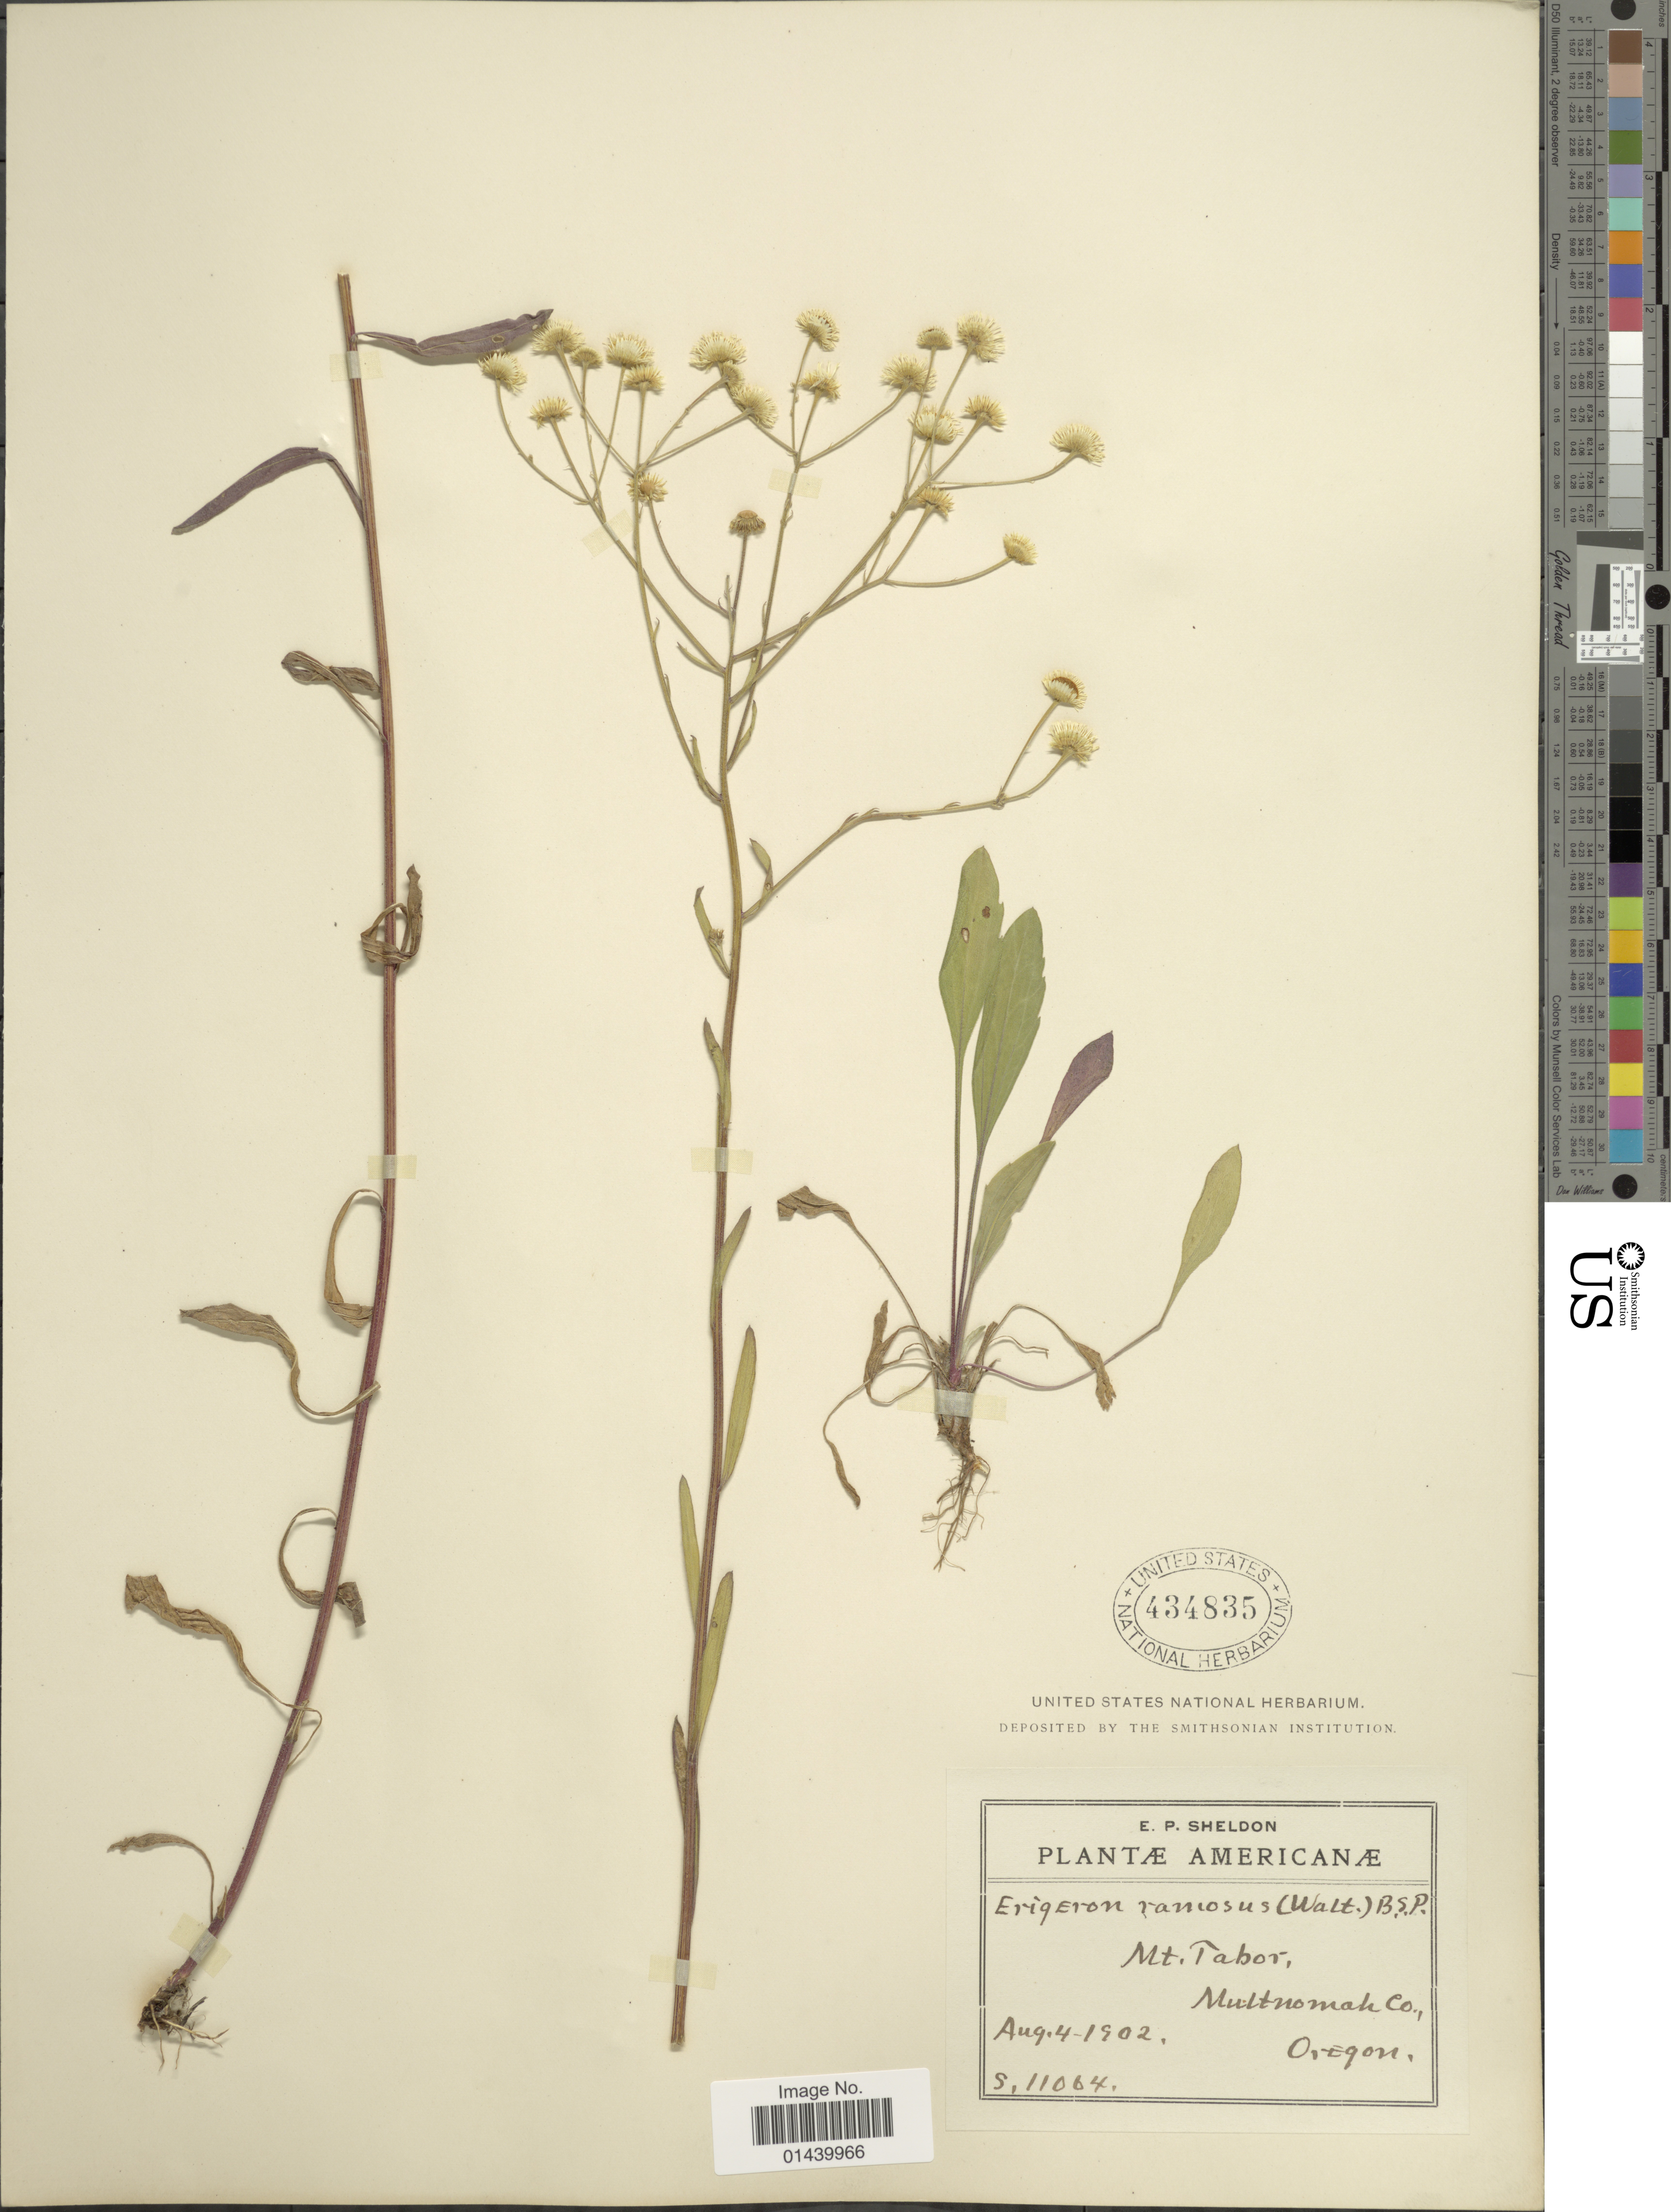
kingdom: Plantae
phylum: Tracheophyta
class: Magnoliopsida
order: Asterales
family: Asteraceae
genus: Erigeron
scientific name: Erigeron strigosus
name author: Muhl. ex Willd.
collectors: E. P. Sheldon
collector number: S11064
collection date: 1902-08-04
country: United States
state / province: Oregon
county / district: Multnomah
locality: Americanae. Mt. Tabor, Multnomah Co.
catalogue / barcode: US 434835